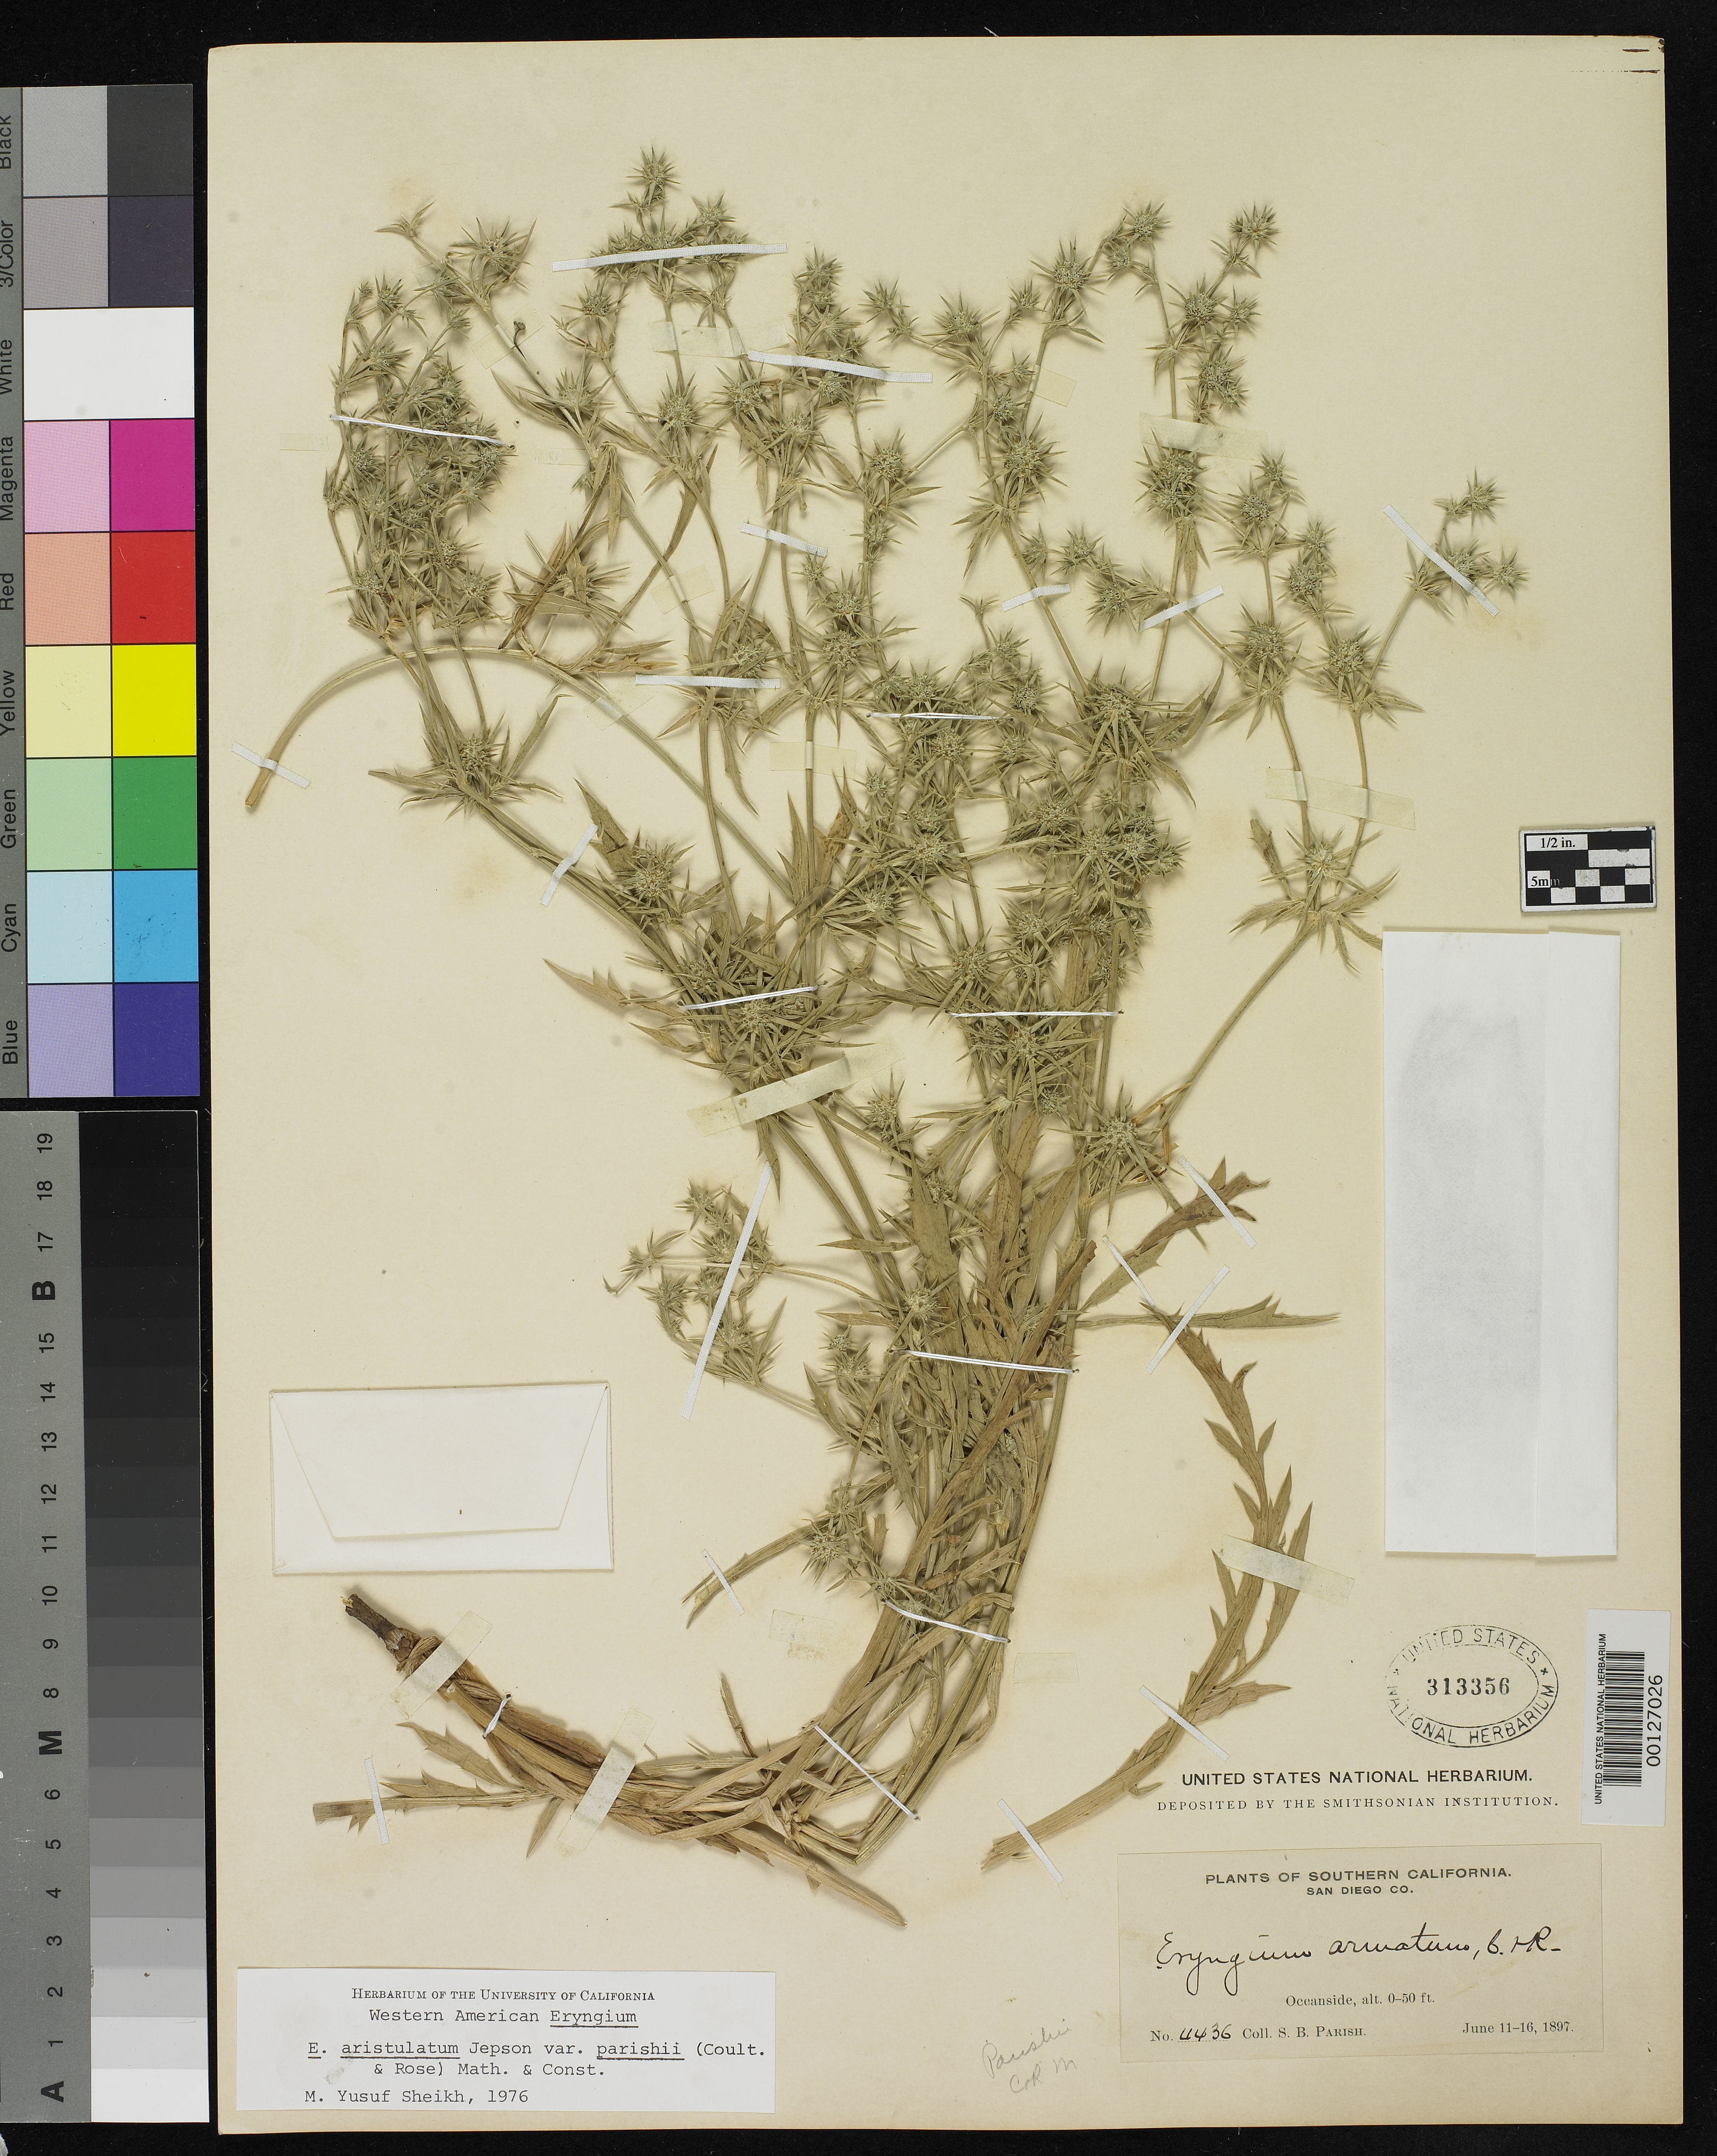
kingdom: Plantae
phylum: Tracheophyta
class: Magnoliopsida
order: Apiales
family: Apiaceae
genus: Eryngium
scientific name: Eryngium parishii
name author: J.M. Coult. & Rose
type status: Holotype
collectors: S. B. Parish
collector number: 4436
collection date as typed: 11 Jun 1897 to 16 Jun 1897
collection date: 1897-06-11/1897-06-16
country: United States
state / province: California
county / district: San Diego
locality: Oceanside.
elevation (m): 0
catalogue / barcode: US 313356